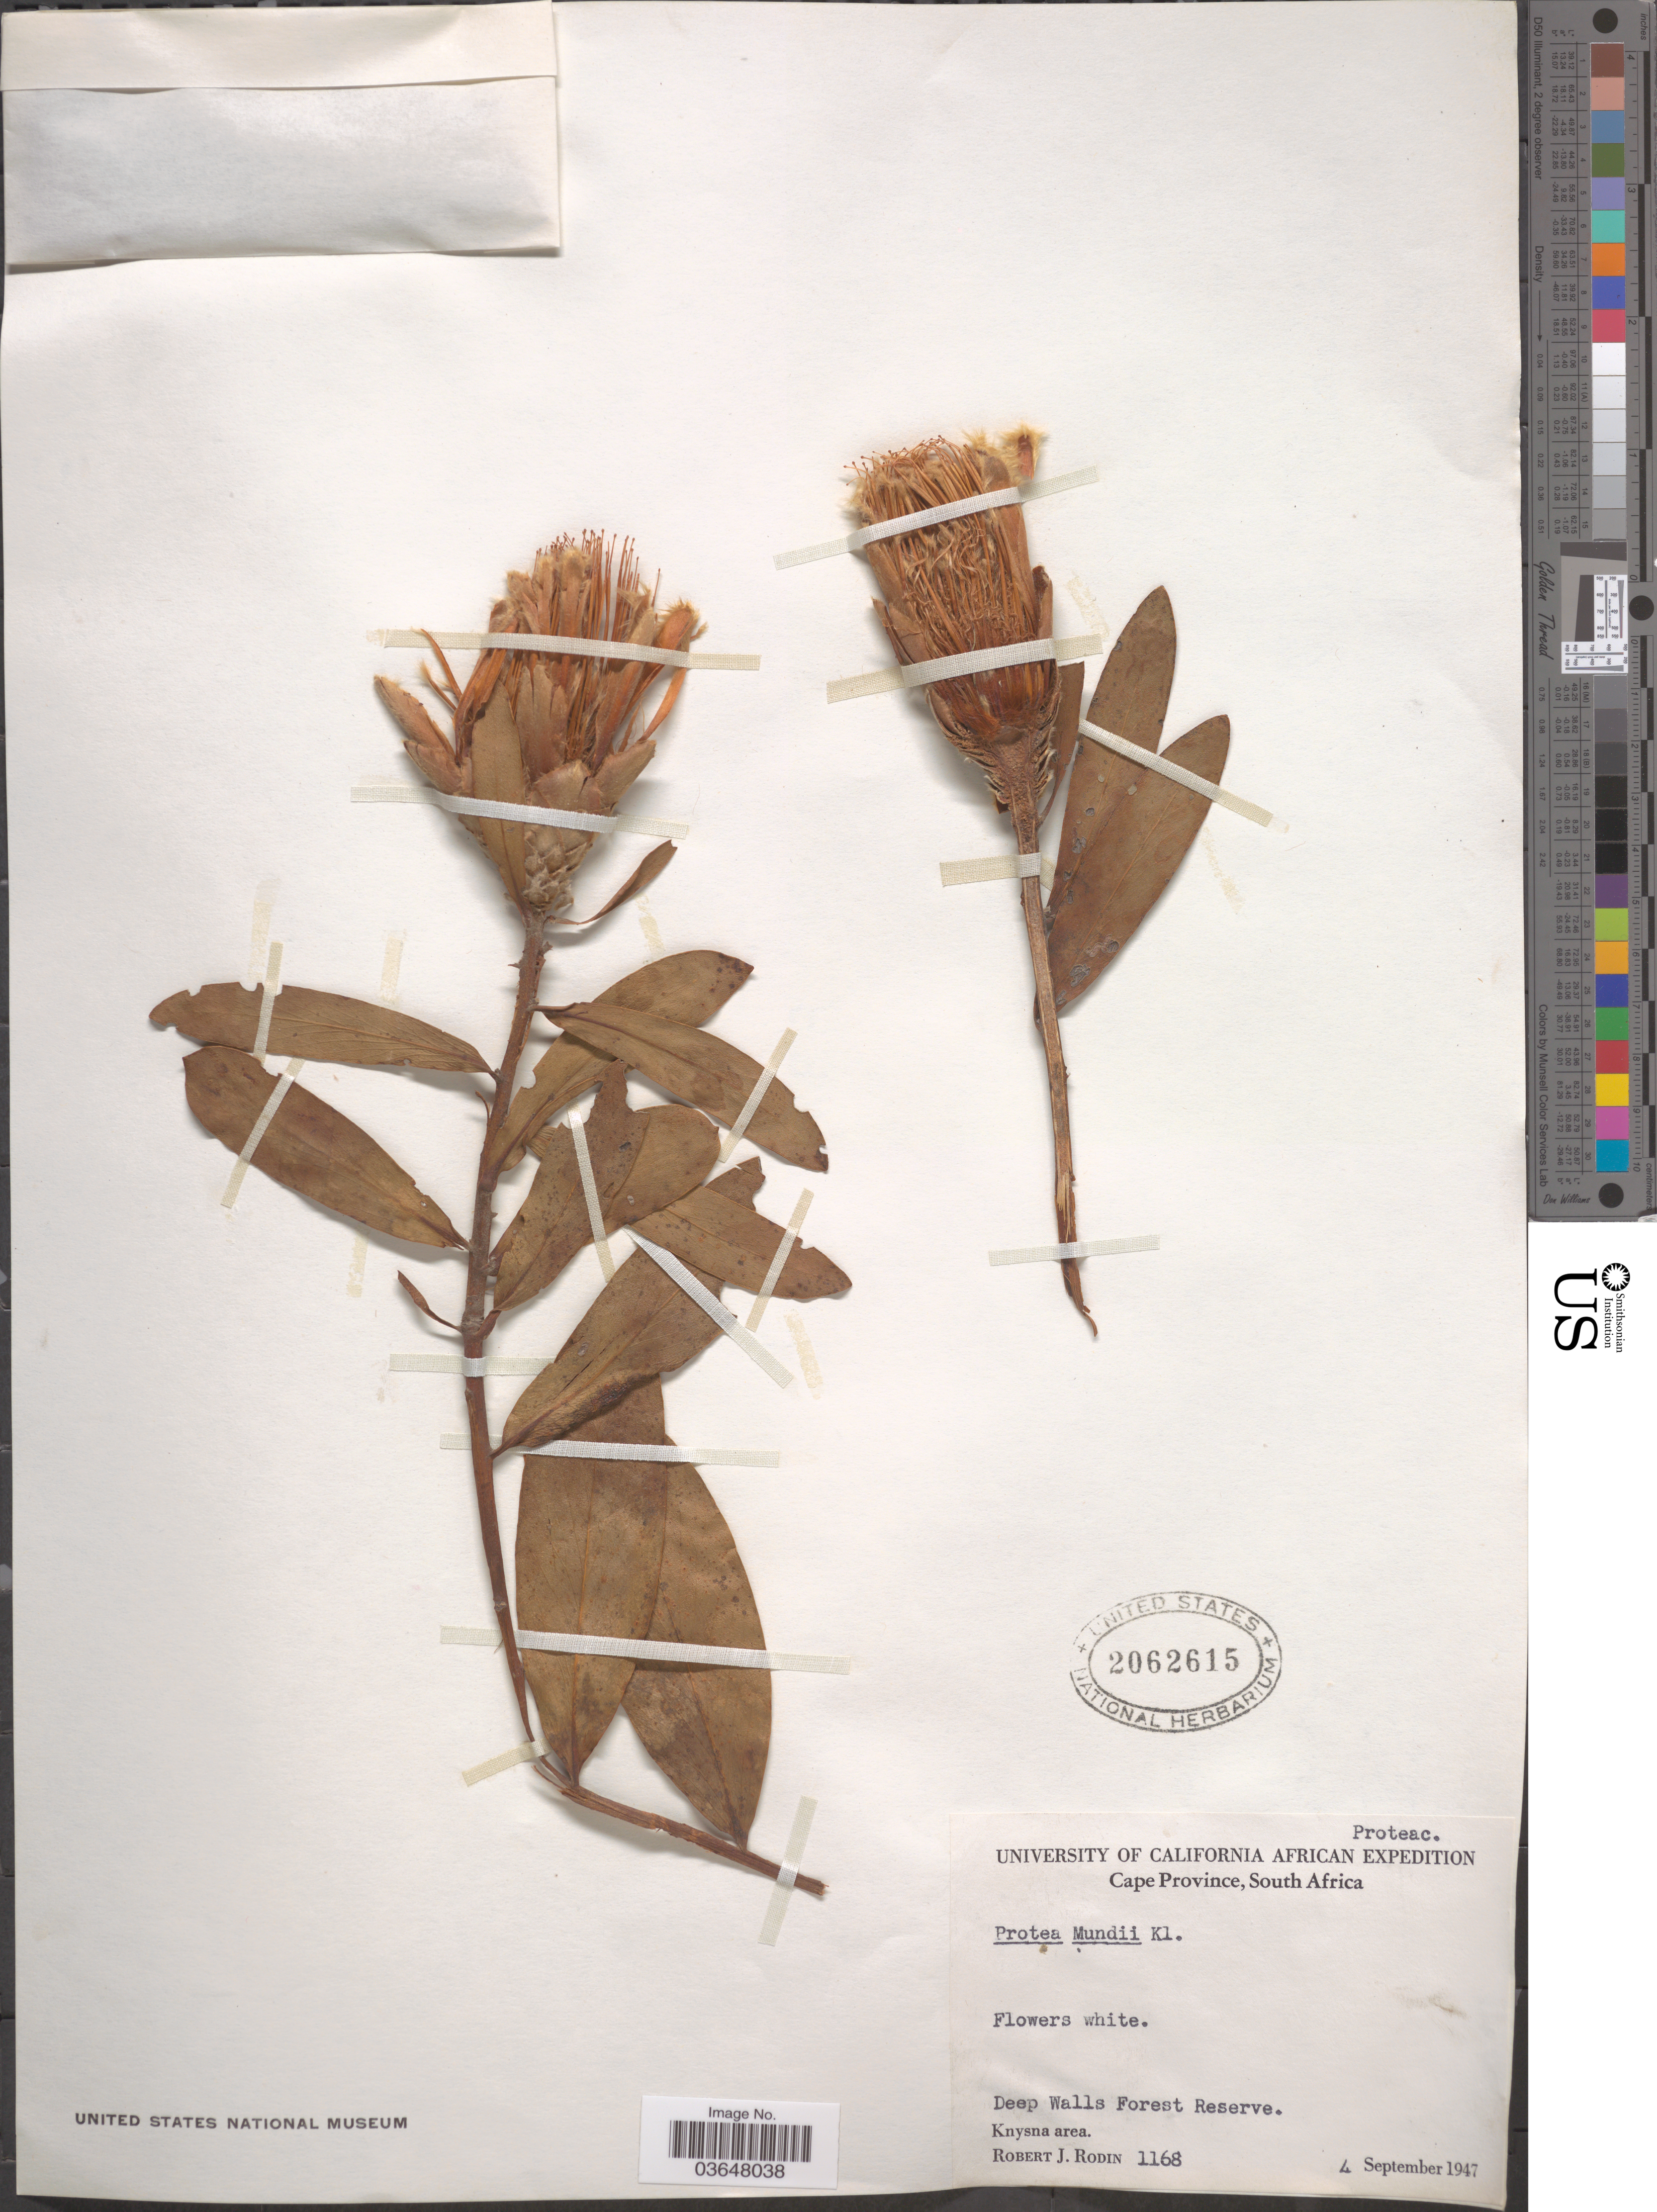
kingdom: Plantae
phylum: Tracheophyta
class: Magnoliopsida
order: Proteales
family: Proteaceae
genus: Protea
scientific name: Protea mundii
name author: Klotzsch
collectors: R. J. Rodin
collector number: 1168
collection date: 1947-09-04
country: South Africa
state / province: Western Cape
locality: Deep Walls Forest Reserve. Knysna area.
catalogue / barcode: US 2062615